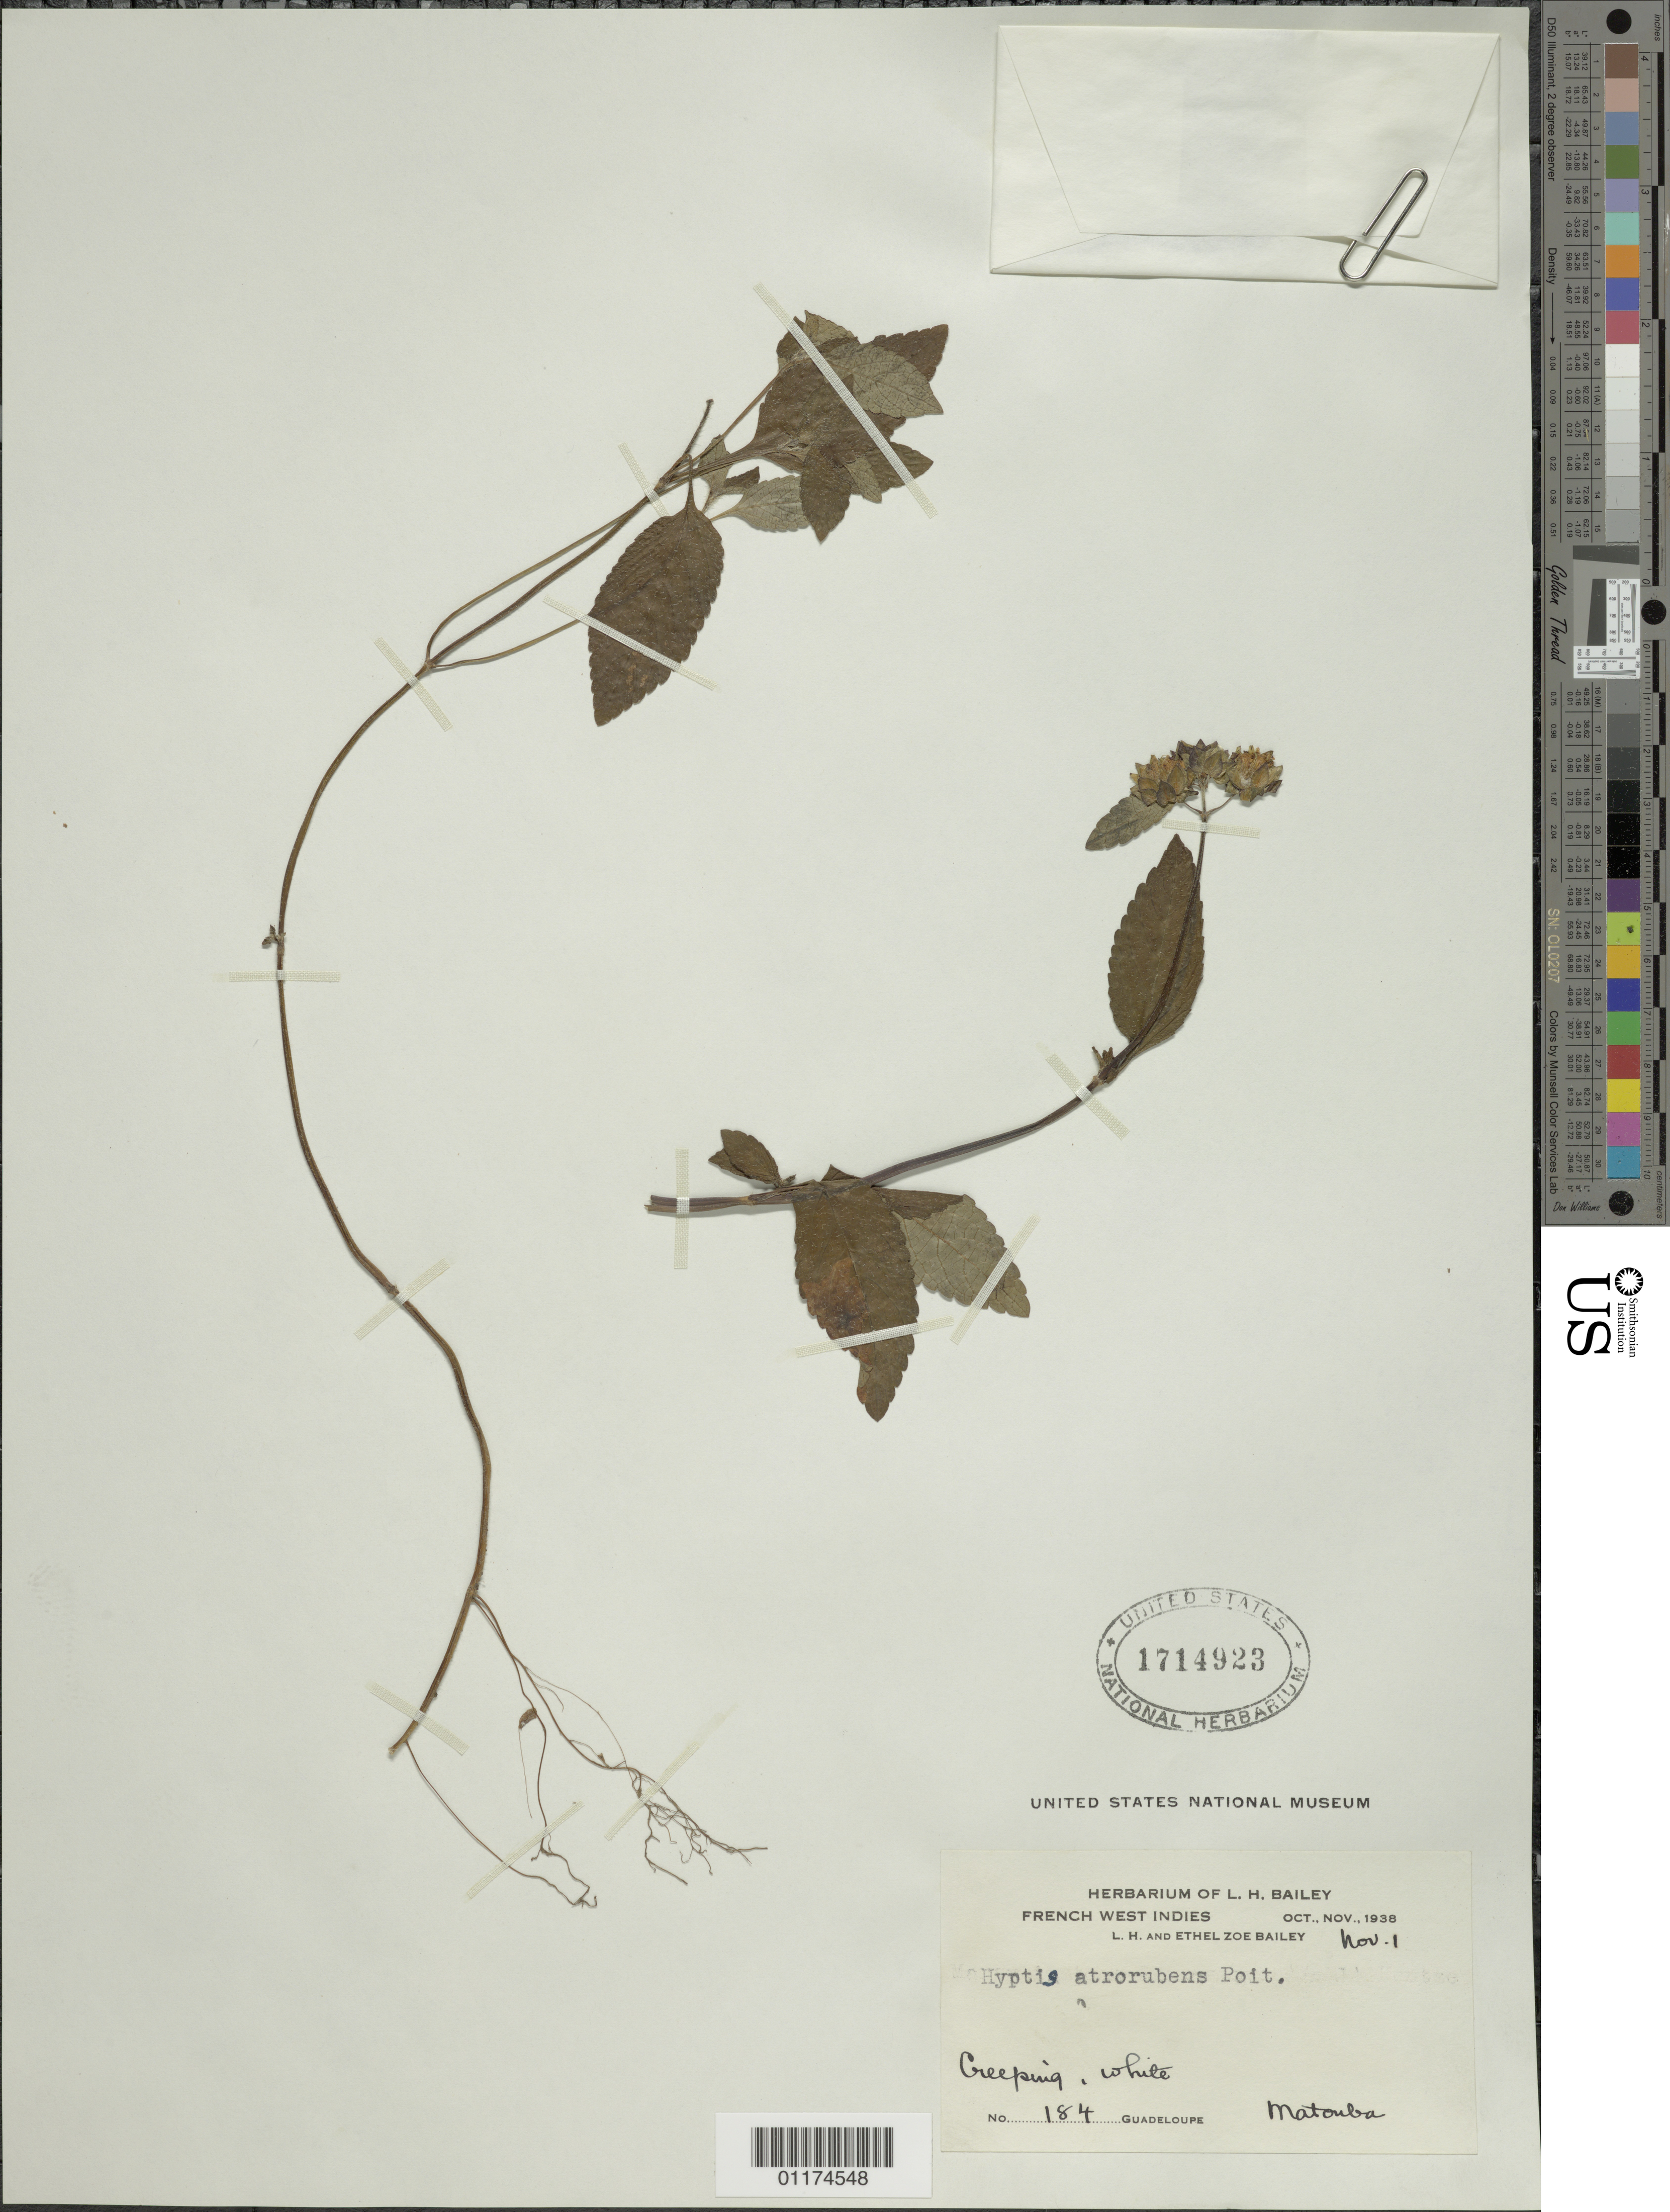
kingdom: Plantae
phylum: Tracheophyta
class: Magnoliopsida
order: Lamiales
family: Lamiaceae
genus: Hyptis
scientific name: Hyptis atrorubens var. atrorubens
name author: Poit.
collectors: L. H. Bailey & E. Z. Bailey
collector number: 184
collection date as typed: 01 Nov 1938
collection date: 1938-11-01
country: Guadeloupe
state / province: St. Claude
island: Basse-Terre I.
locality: Matouba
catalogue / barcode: US 1714923